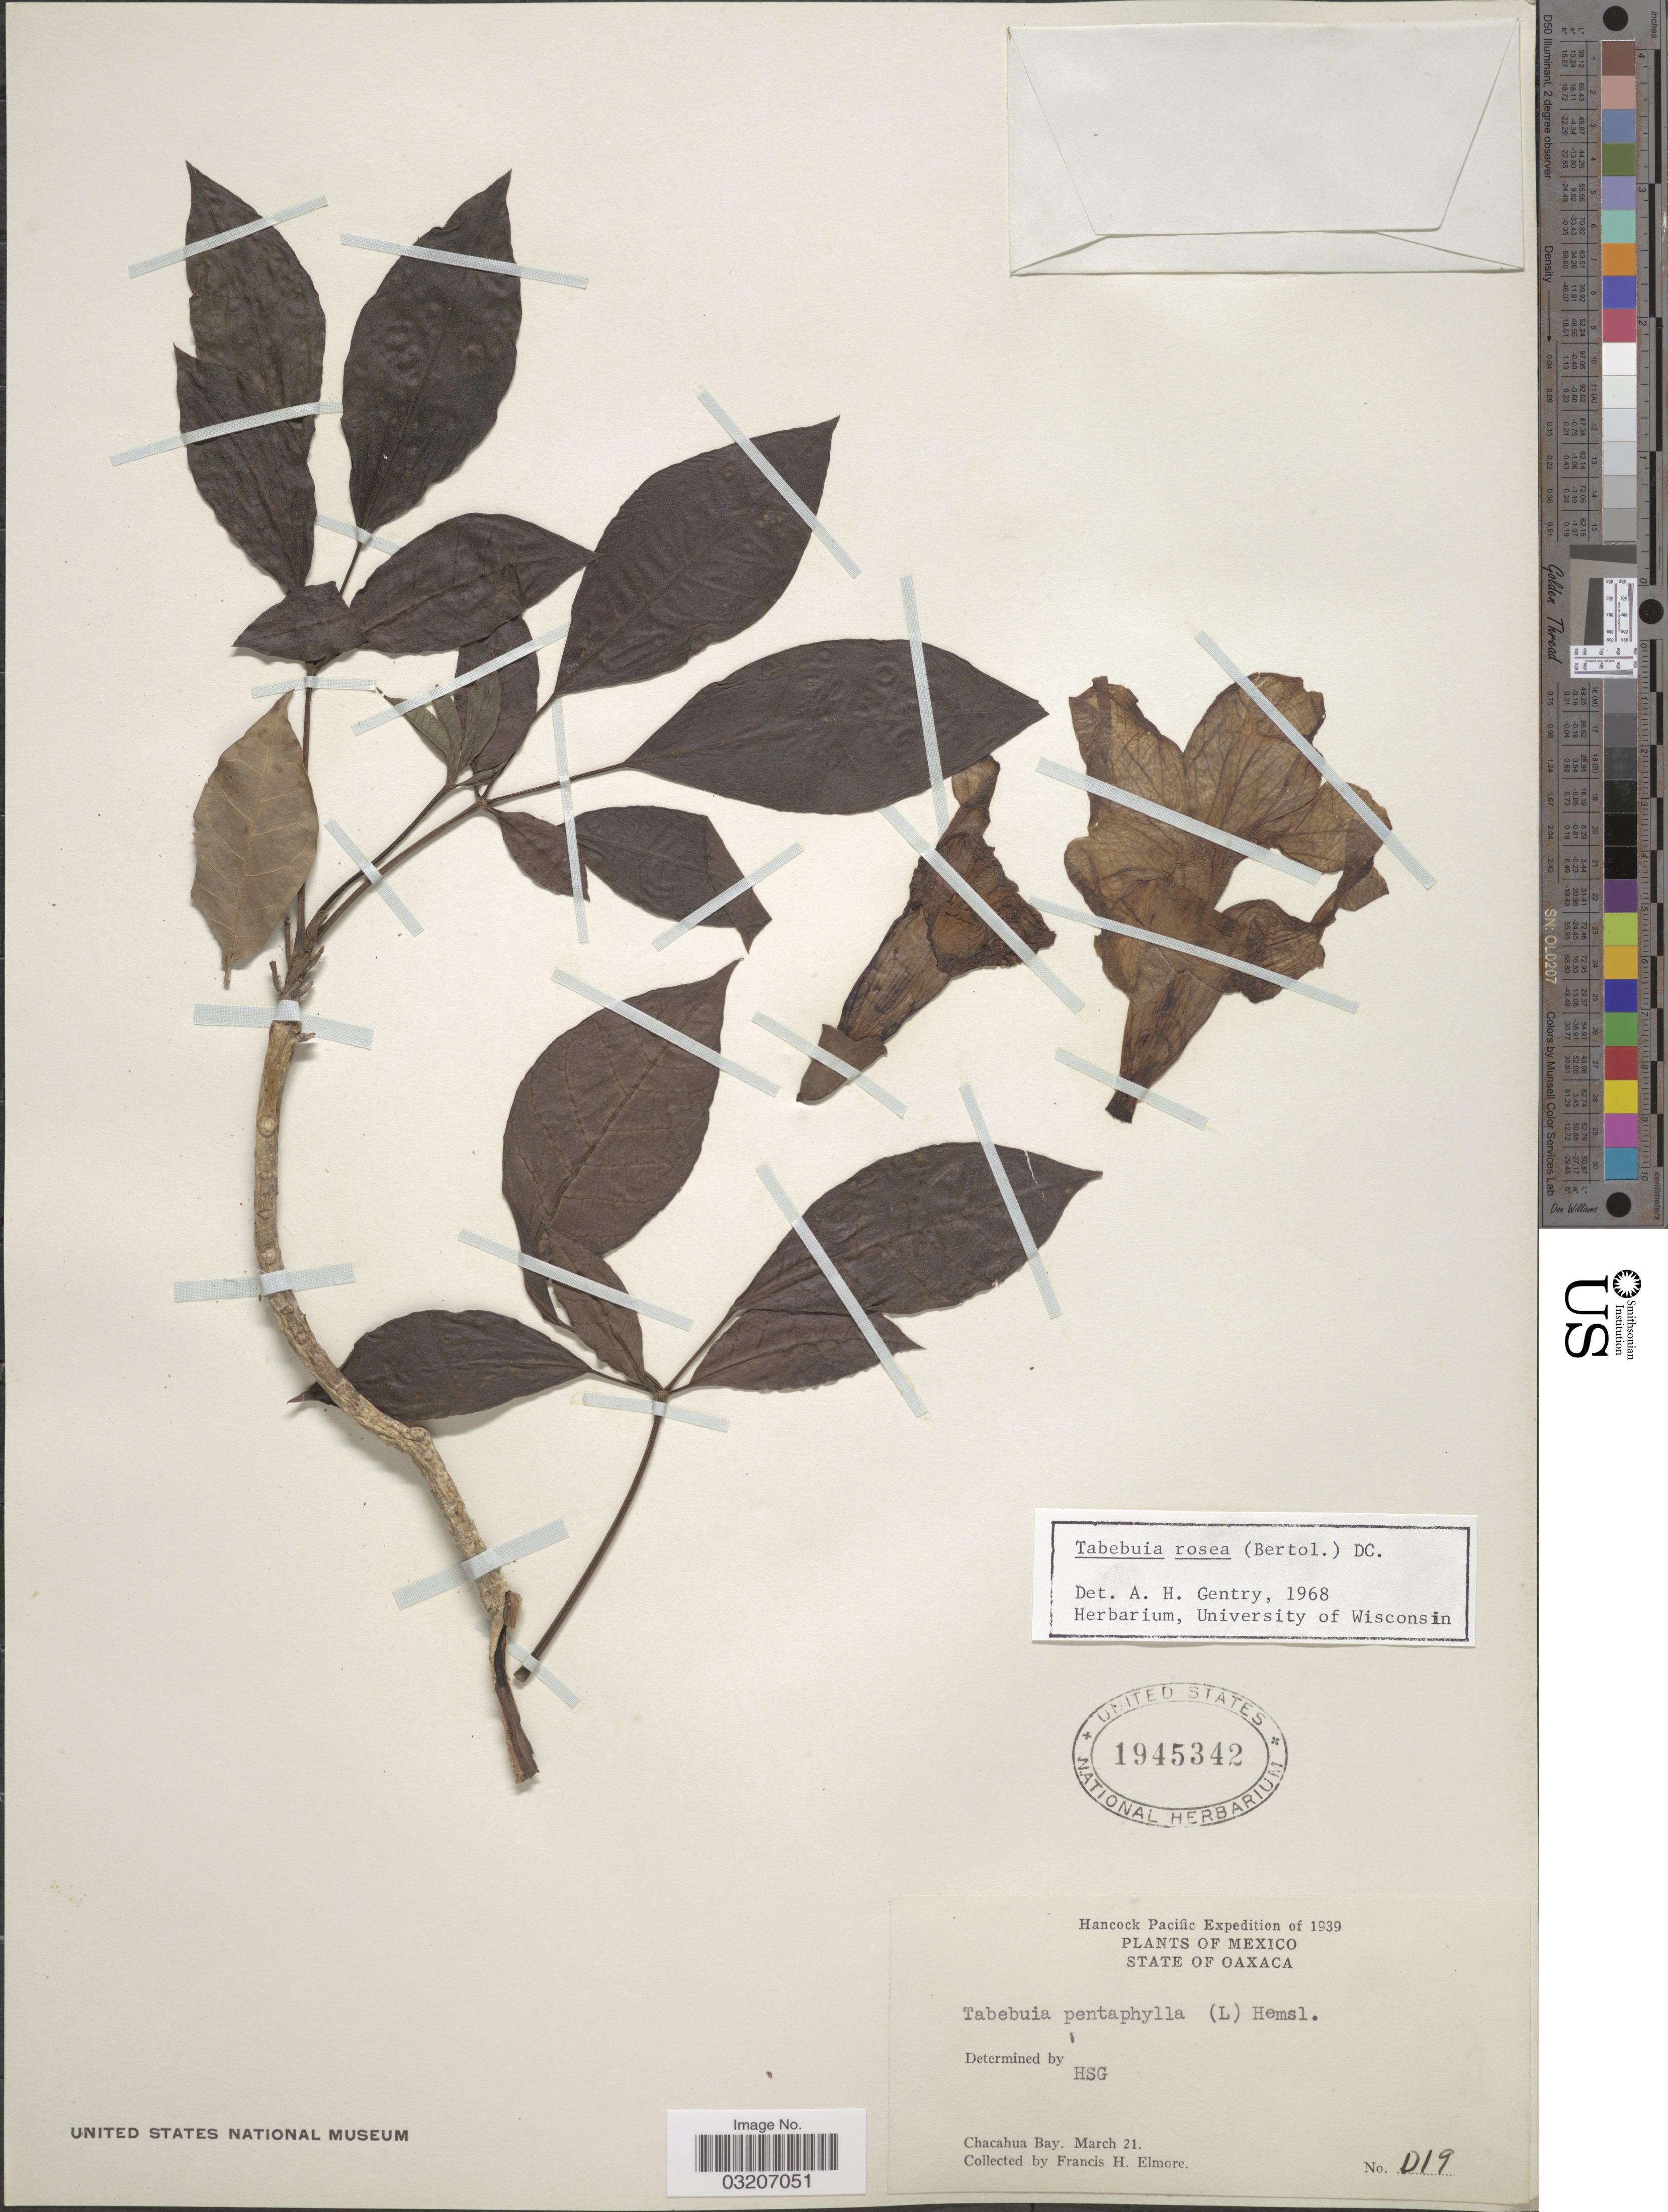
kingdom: Plantae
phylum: Tracheophyta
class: Magnoliopsida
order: Lamiales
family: Bignoniaceae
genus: Tabebuia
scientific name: Tabebuia rosea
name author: (Bertol.) DC.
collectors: F. H. Elmore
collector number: D19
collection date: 1939-03-21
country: Mexico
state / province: Oaxaca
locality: Chacahua Bay.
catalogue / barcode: US 1945342